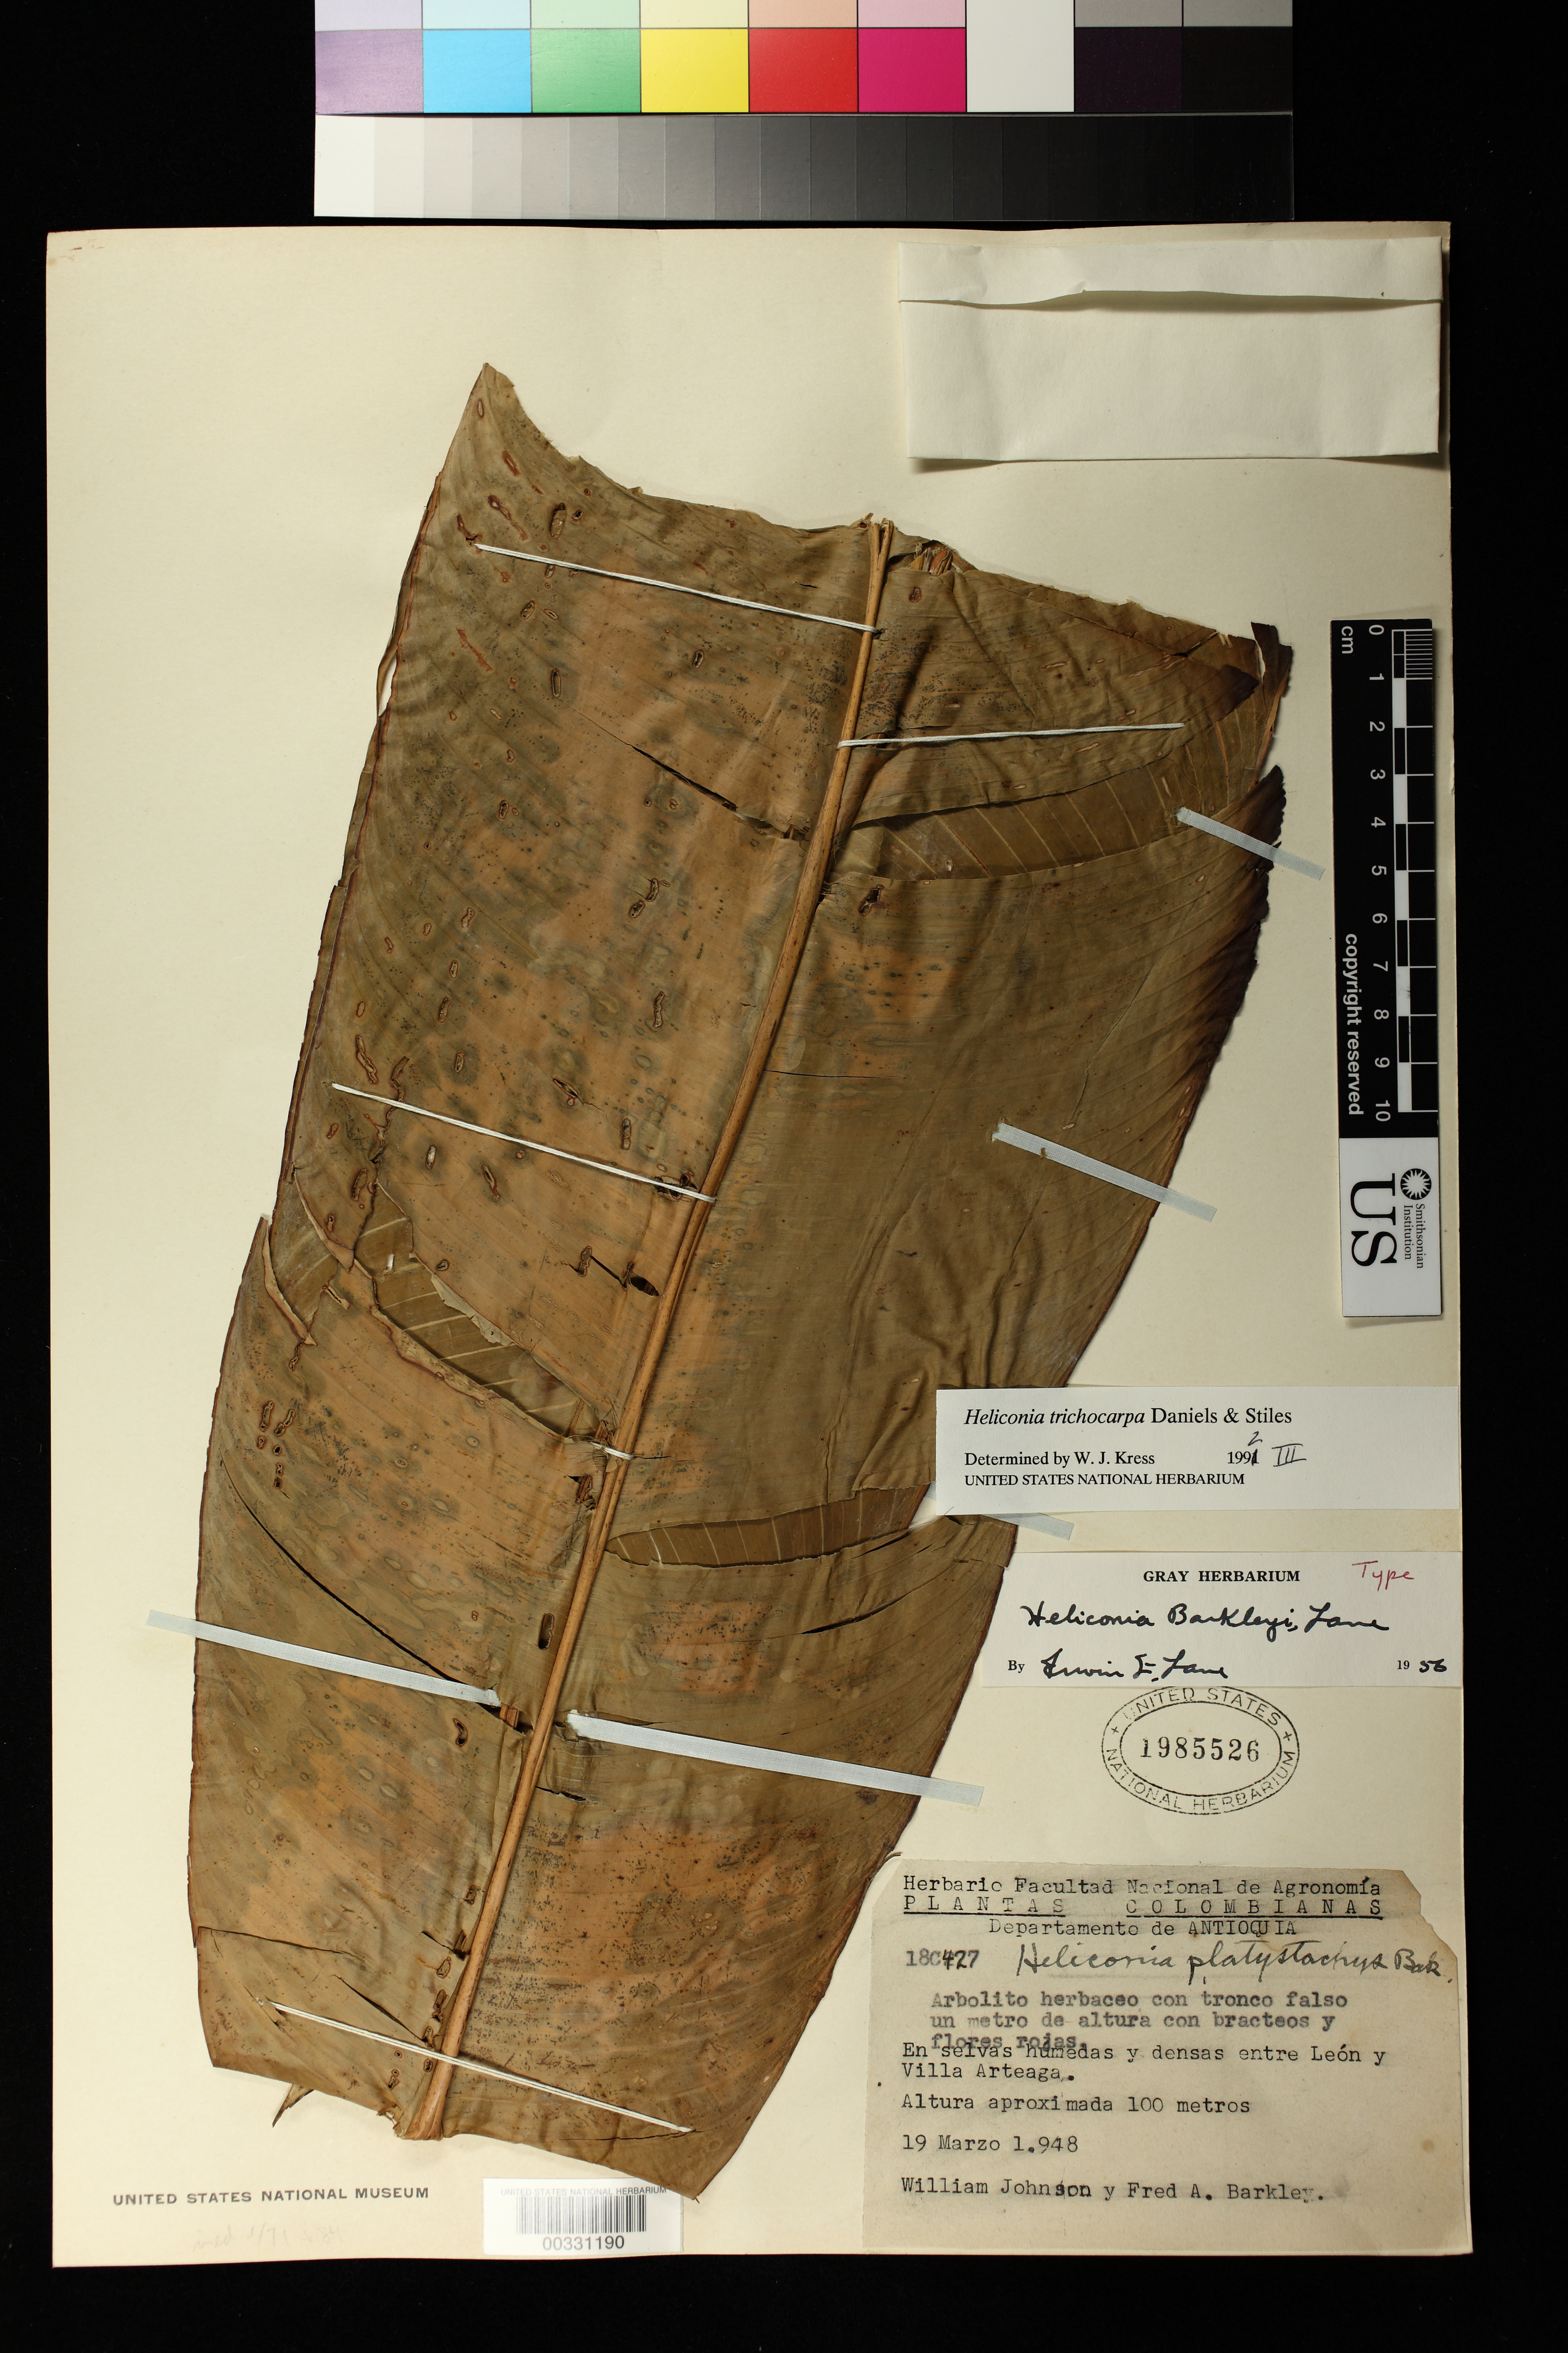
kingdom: Plantae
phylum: Tracheophyta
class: Liliopsida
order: Zingiberales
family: Heliconiaceae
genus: Heliconia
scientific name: Heliconia trichocarpa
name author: G.S. Daniels & F.G. Stiles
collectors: W. M. Johnson & F. A. Barkley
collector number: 18c427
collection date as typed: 19 Mar 1948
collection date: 1948-03-19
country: Colombia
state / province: Antioquia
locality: Between Leon and Villa Arteaga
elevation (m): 100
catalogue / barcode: US 1985526